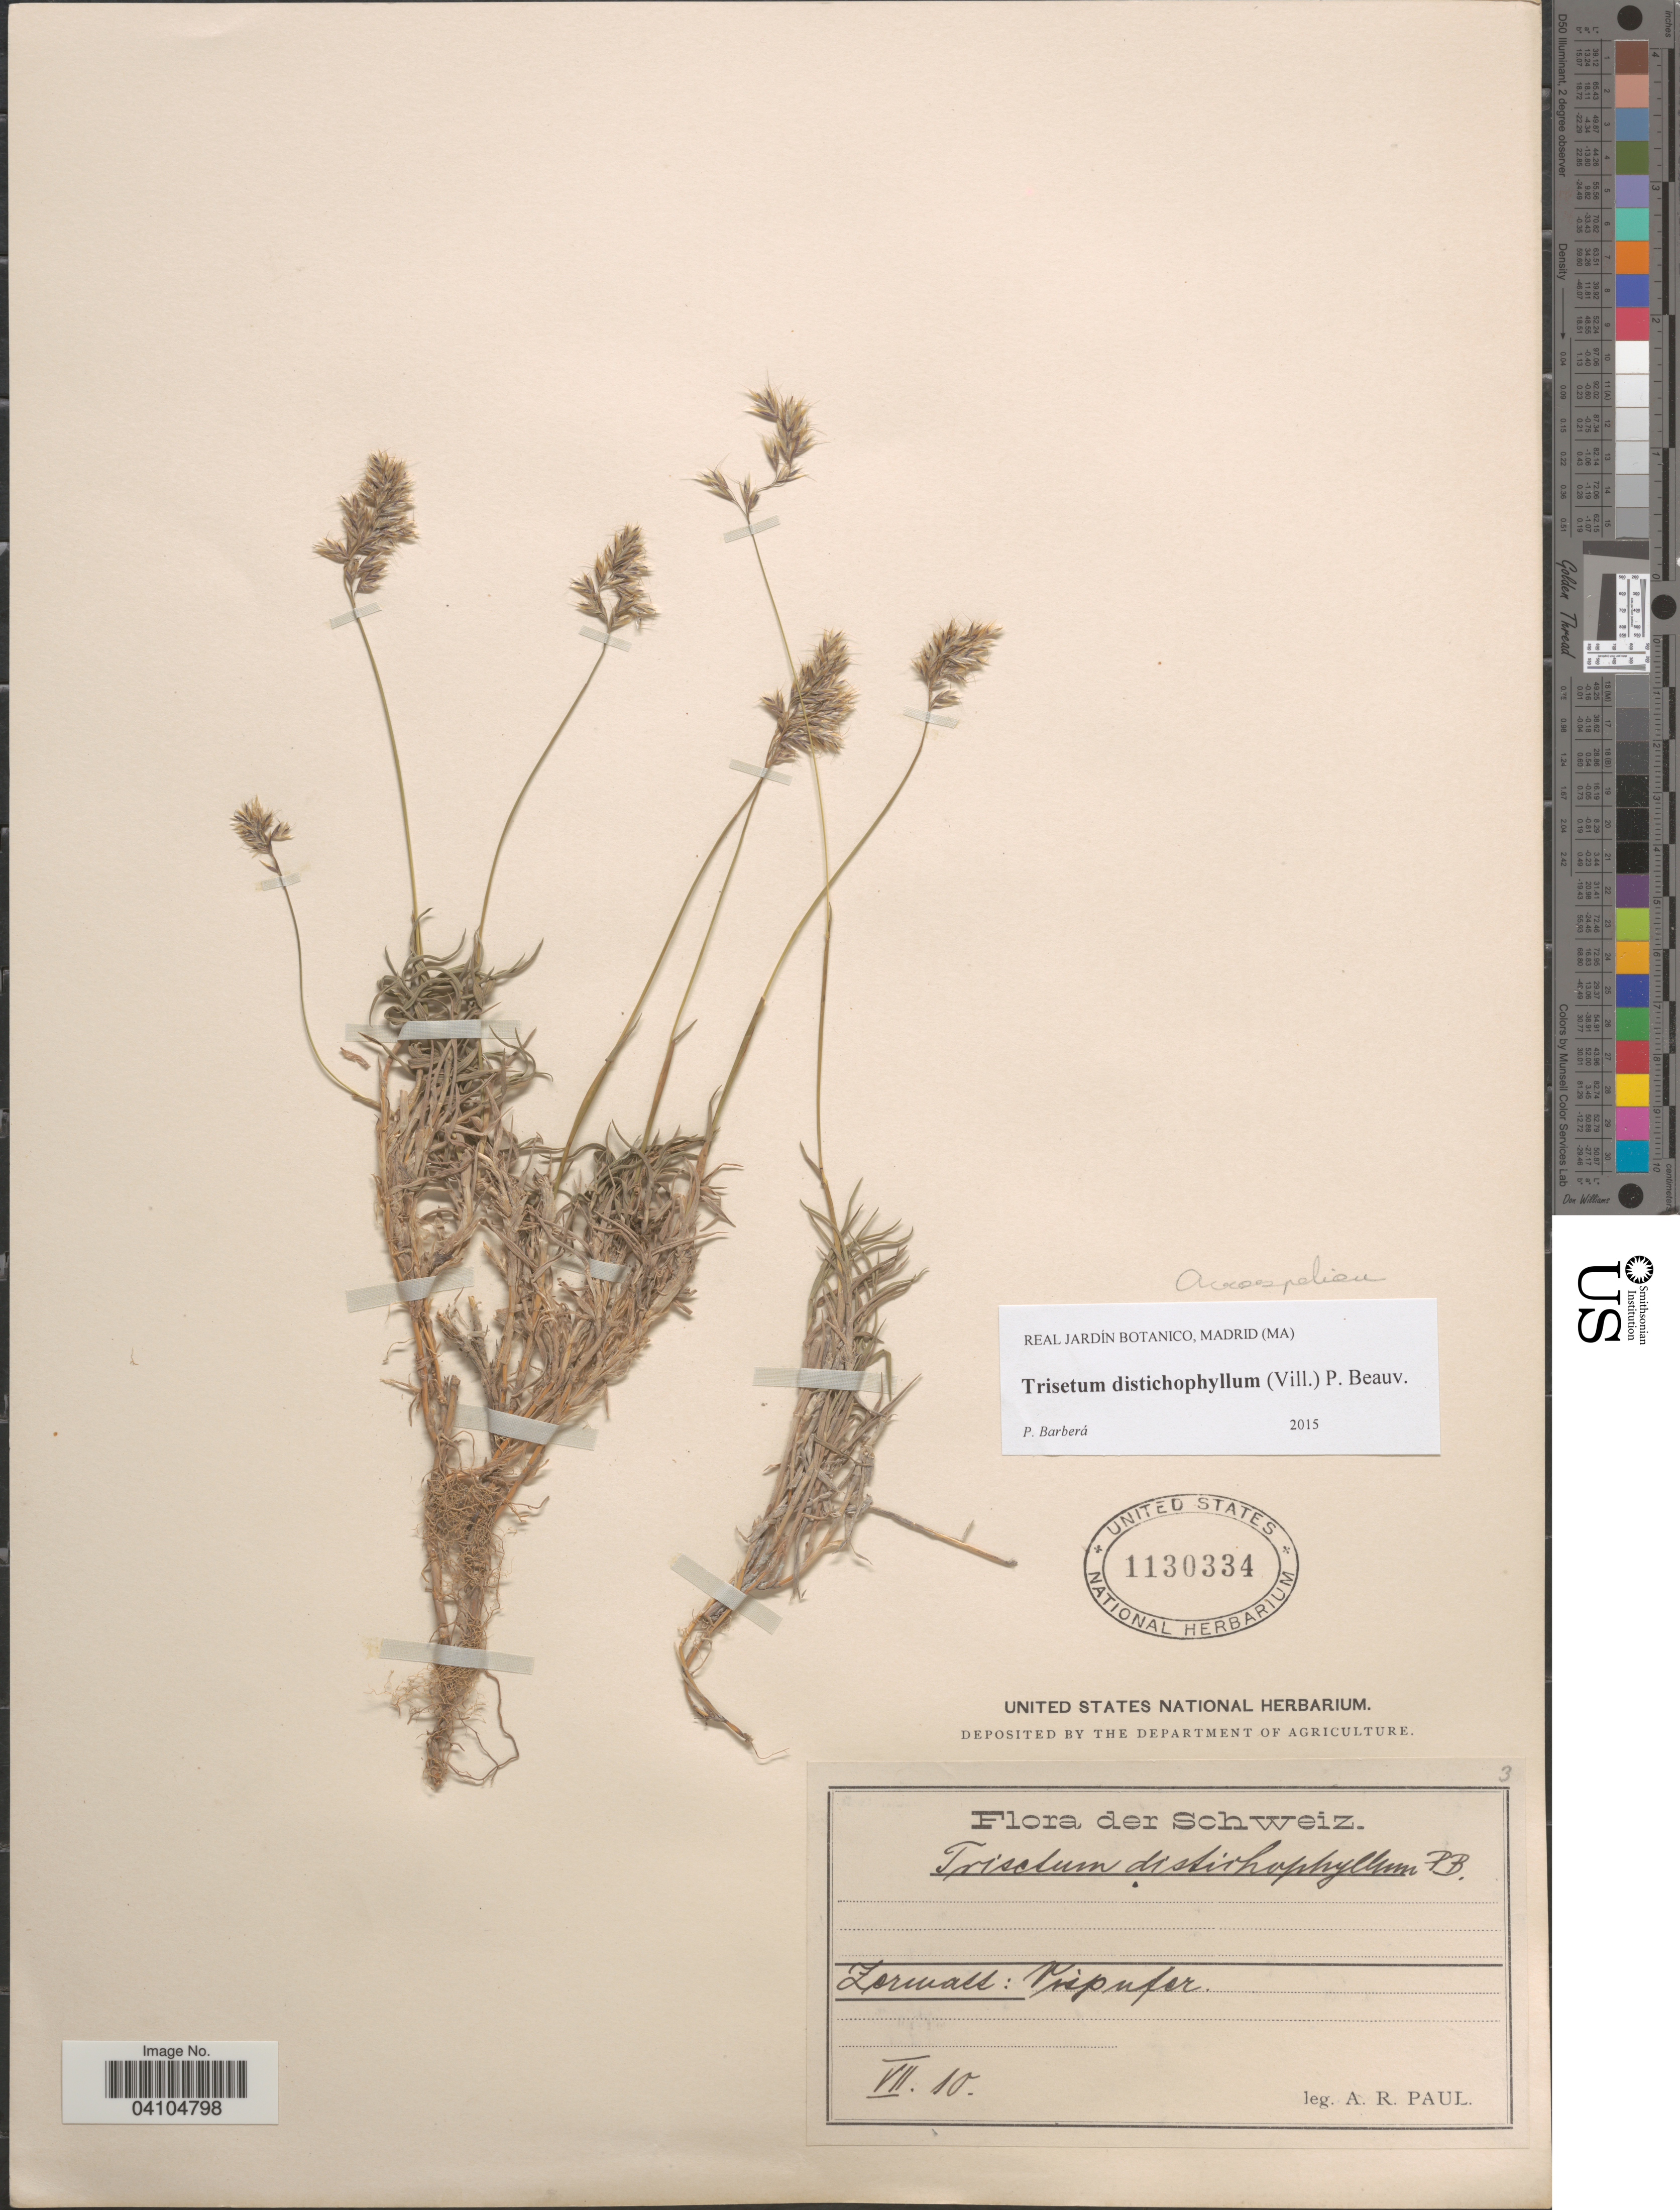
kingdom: Plantae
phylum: Tracheophyta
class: Liliopsida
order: Poales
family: Poaceae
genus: Acrospelion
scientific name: Acrospelion distichophyllum ined.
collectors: A. Paul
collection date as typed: Transcribed d/m/y: /7/10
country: Switzerland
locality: Schweiz. Zermatt: Vispufer.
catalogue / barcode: US 1130334